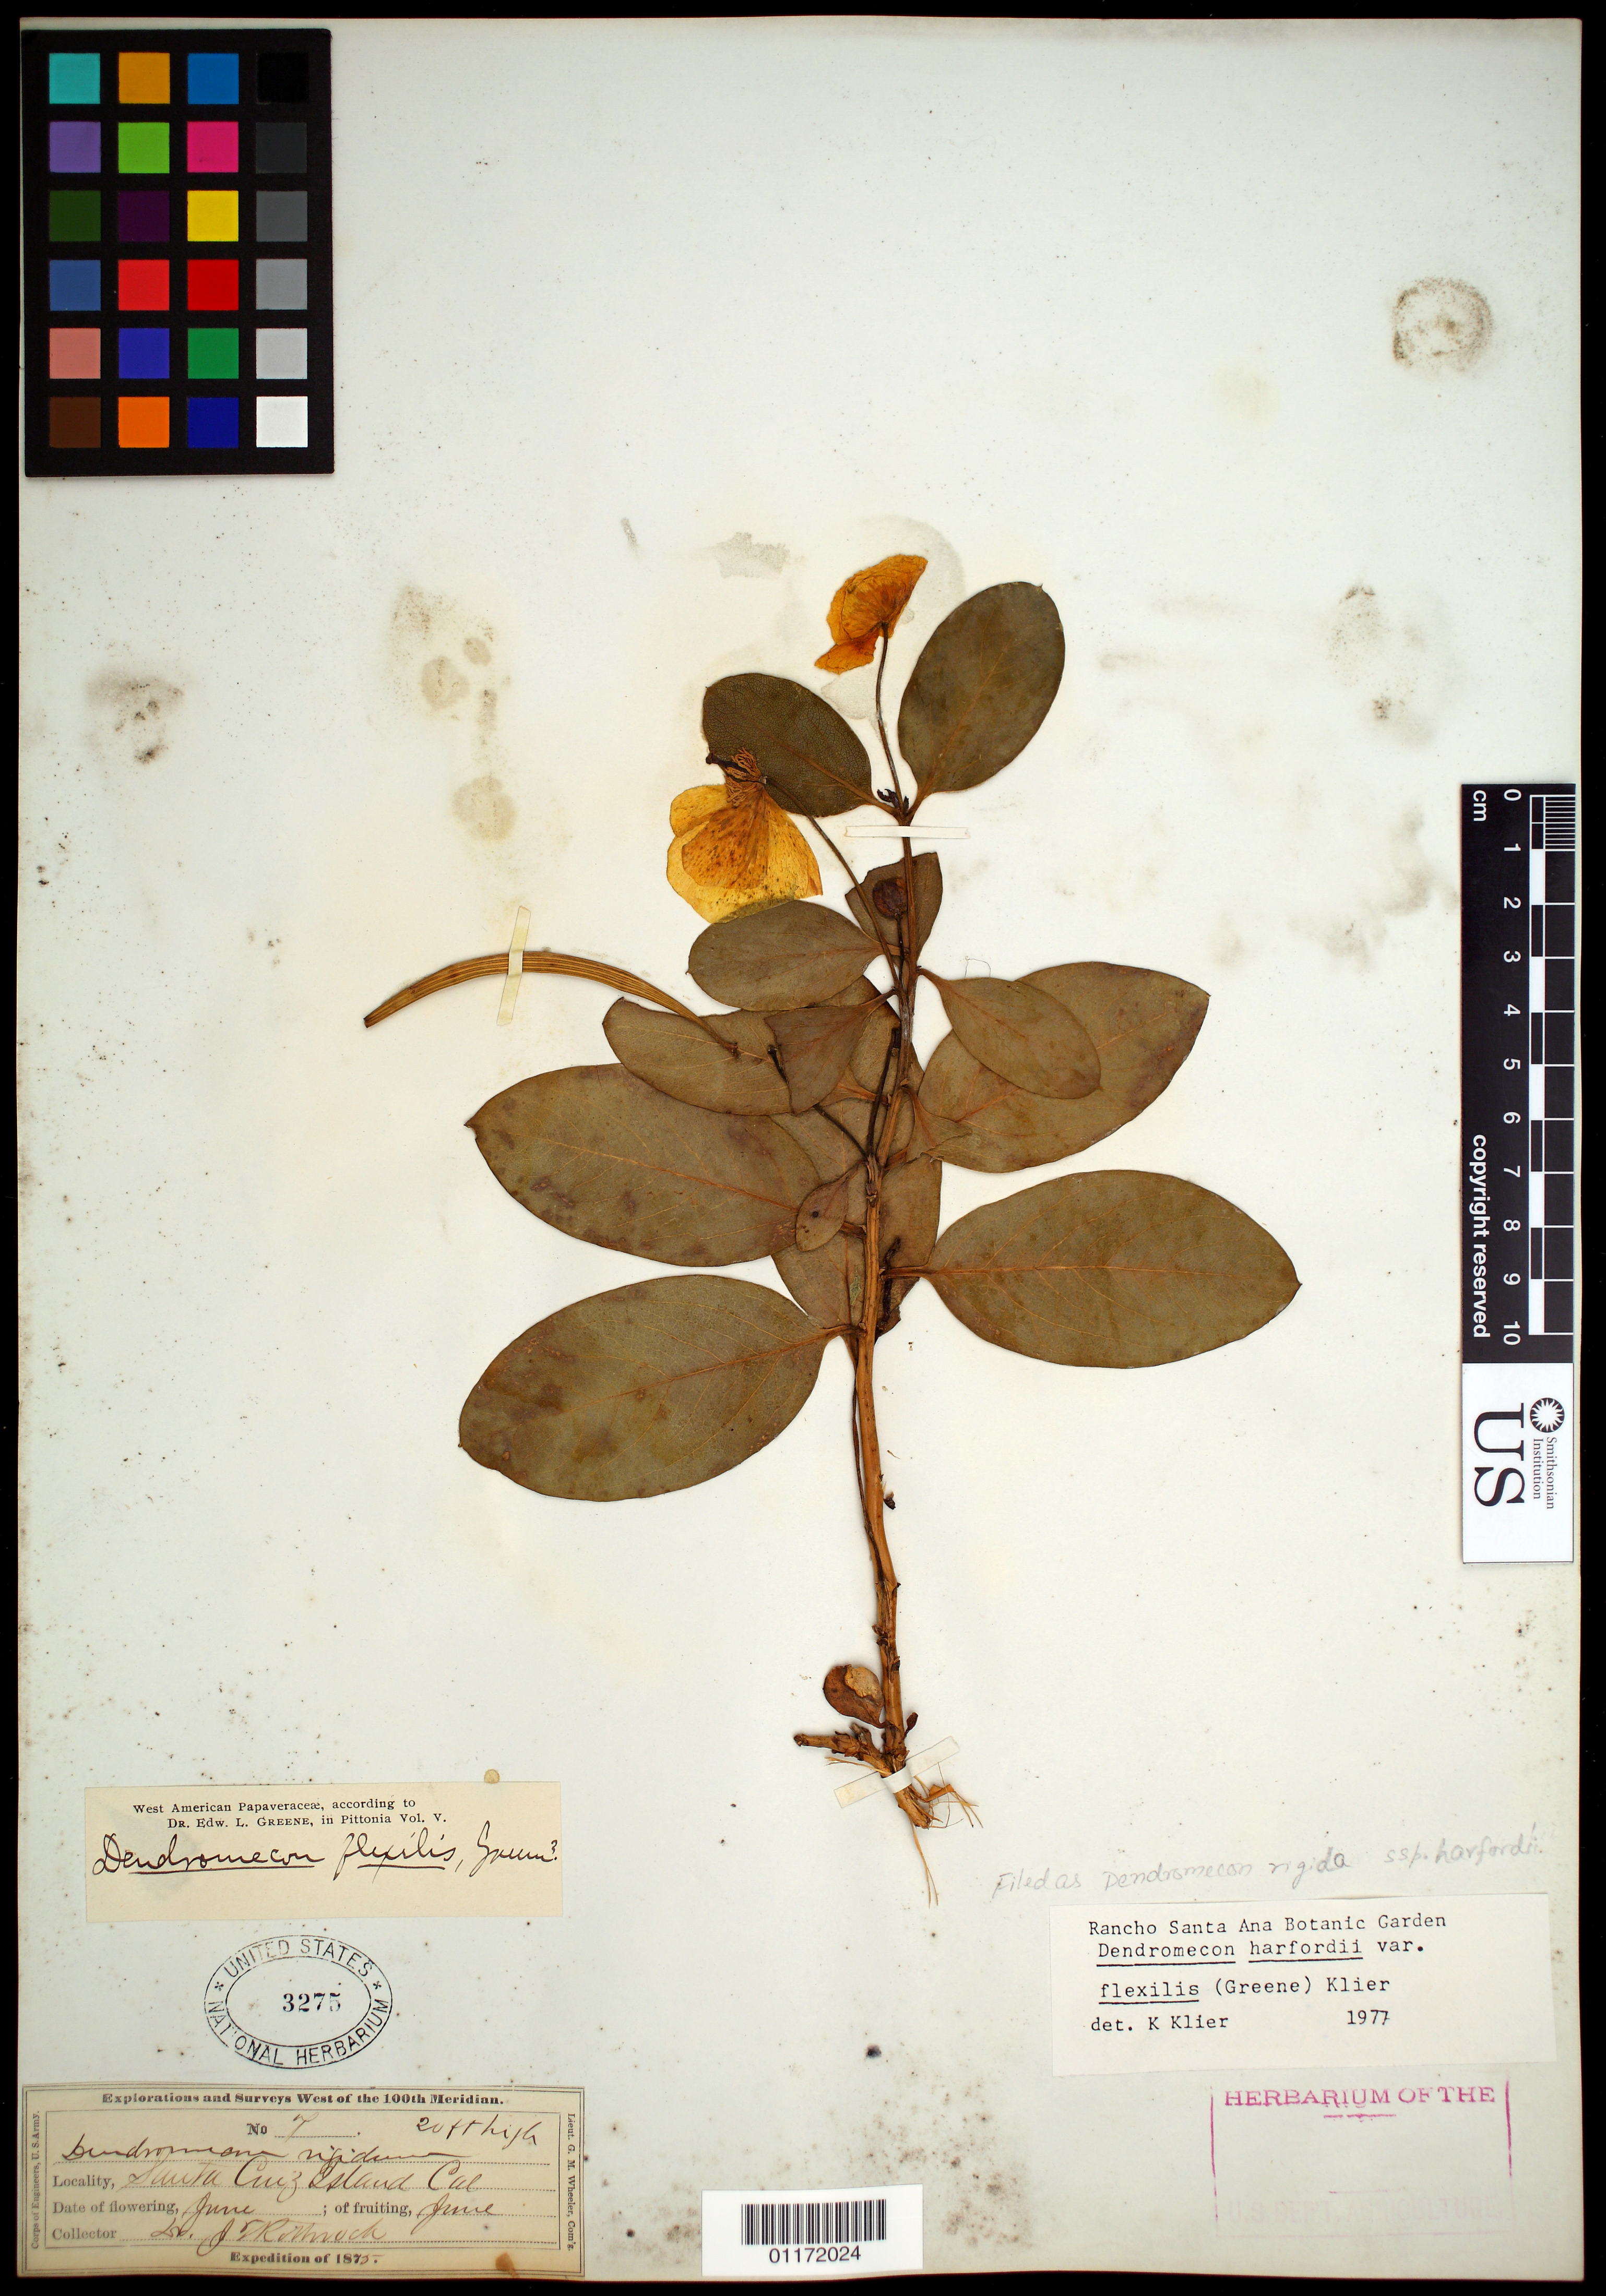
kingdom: Plantae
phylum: Tracheophyta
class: Magnoliopsida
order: Ranunculales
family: Papaveraceae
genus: Dendromecon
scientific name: Dendromecon rigida subsp. harfordii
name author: (Kellog) P.H. Raven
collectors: J. T. Rothrock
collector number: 7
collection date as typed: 1875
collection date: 1875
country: United States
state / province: California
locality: Sandy Cruz Island.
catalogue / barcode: US 3275